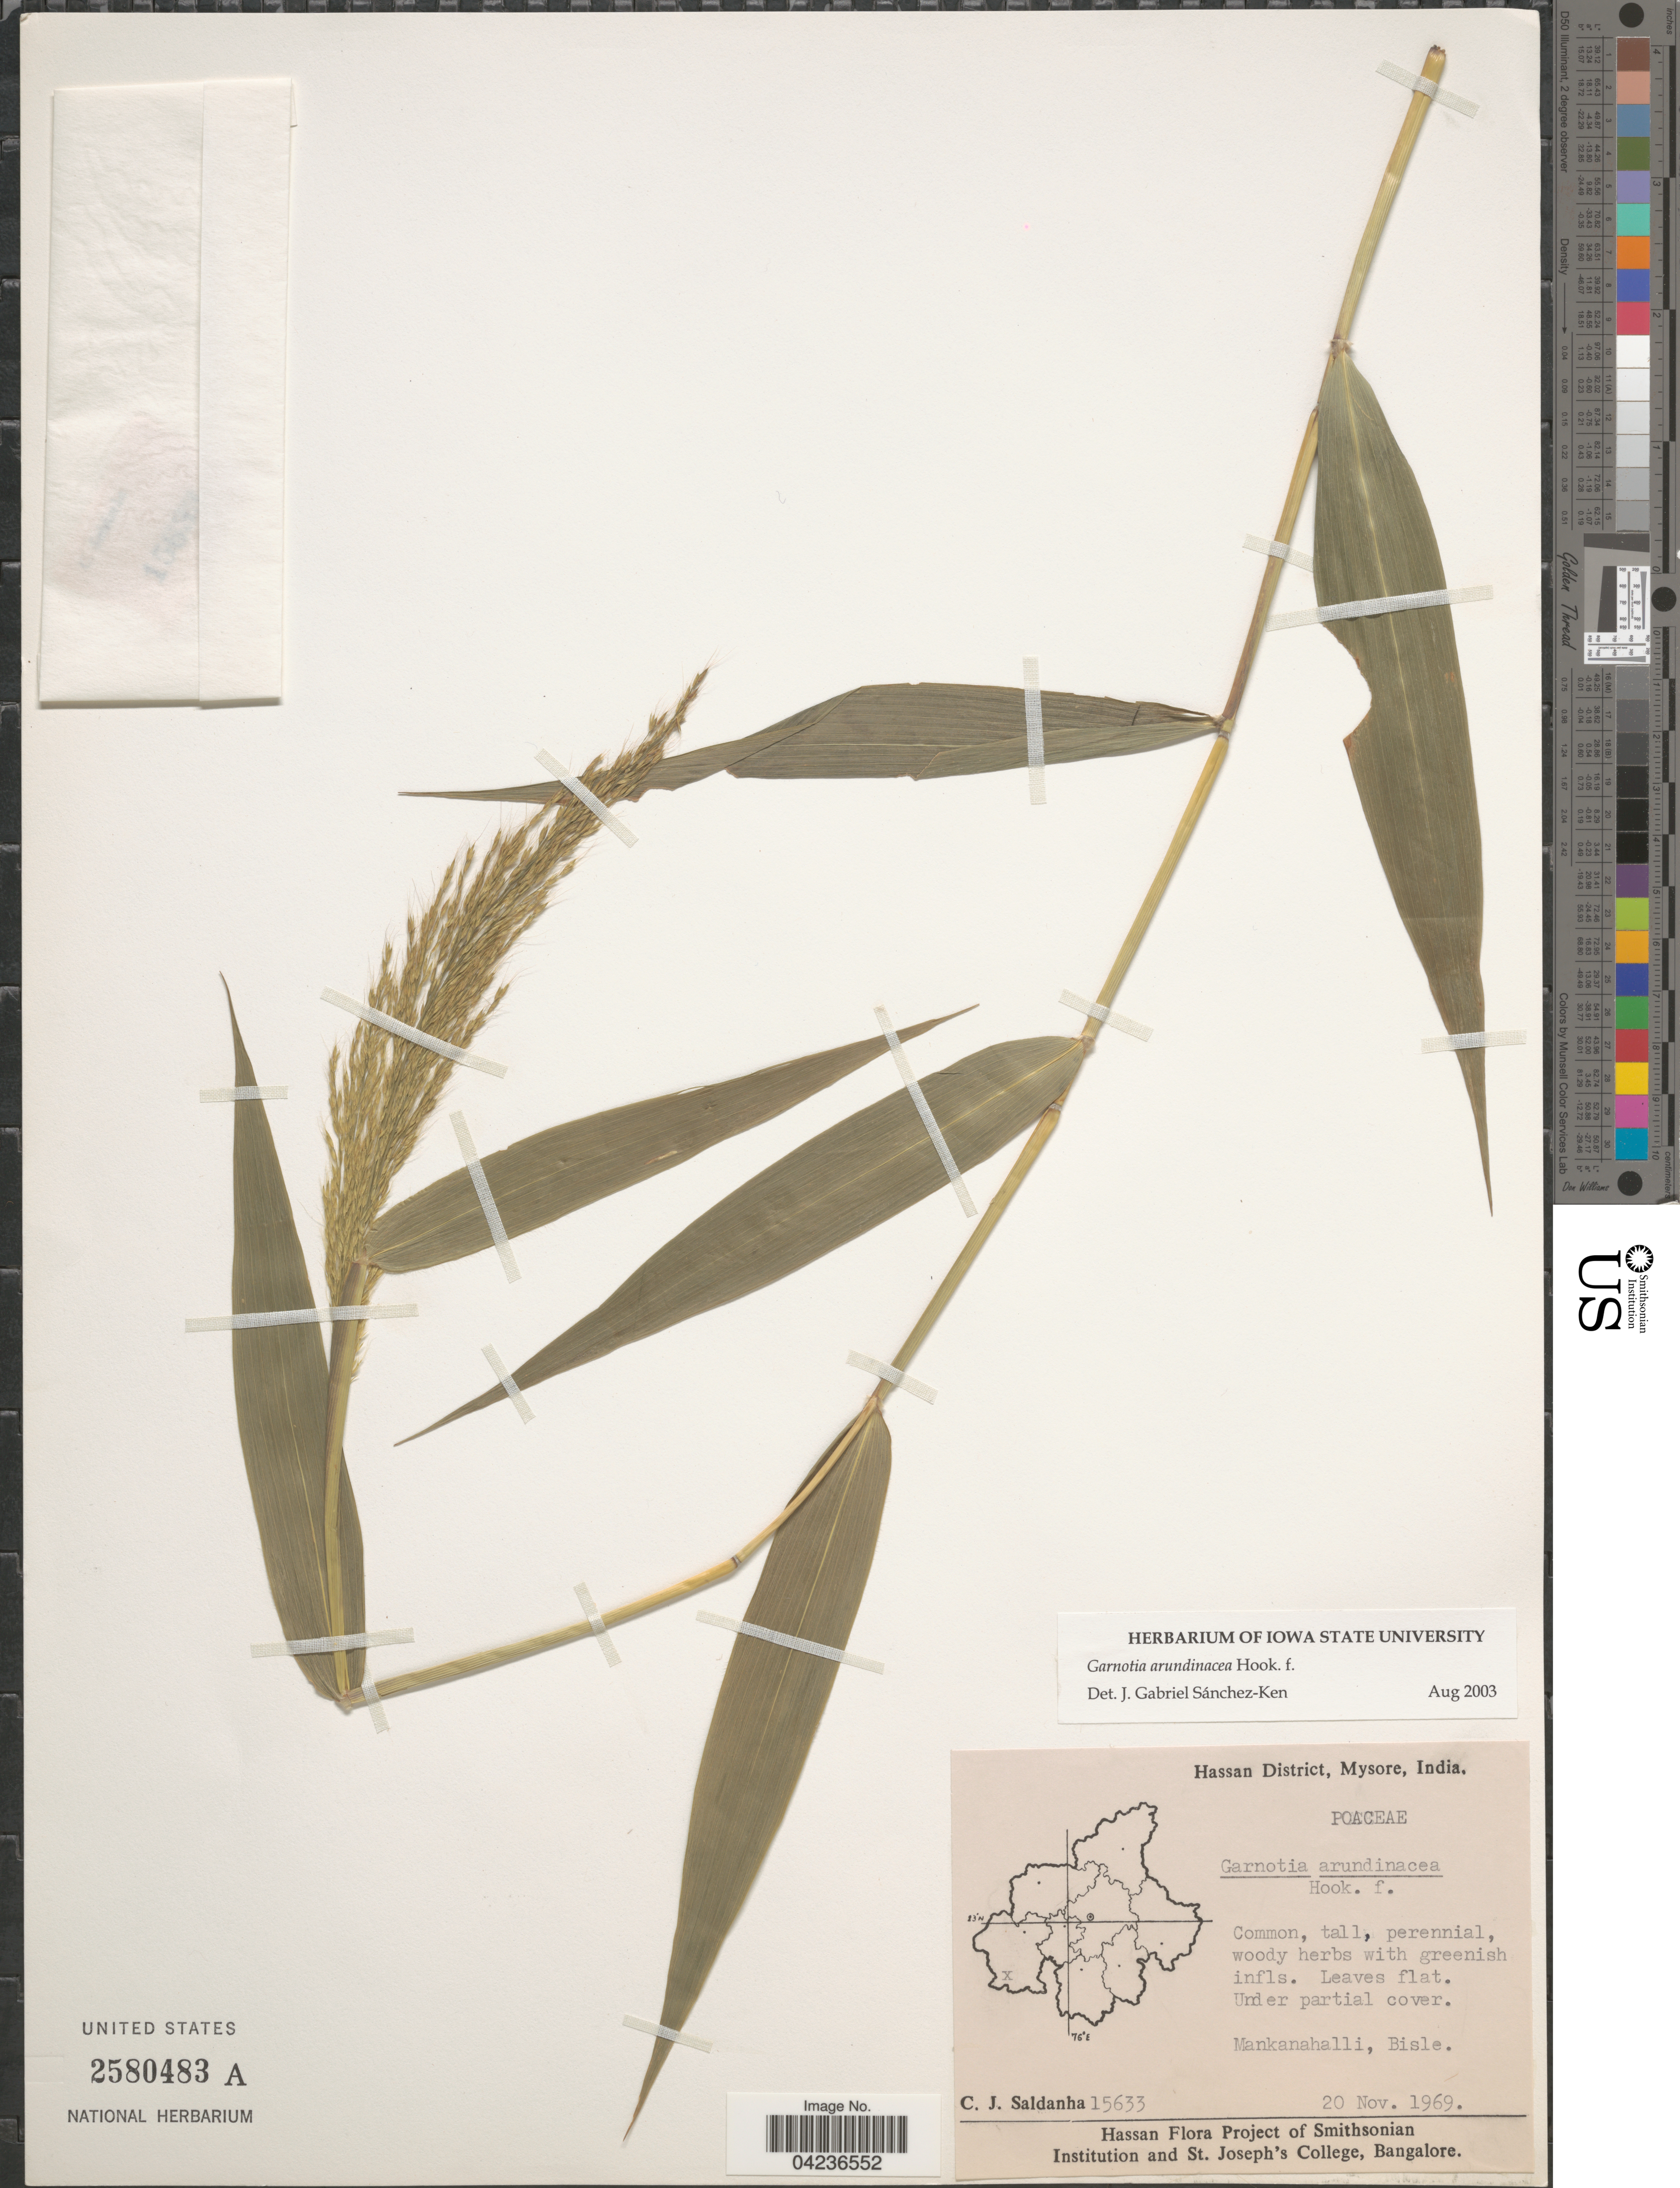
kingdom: Plantae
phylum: Tracheophyta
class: Liliopsida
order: Poales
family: Poaceae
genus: Garnotia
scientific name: Garnotia arundinacea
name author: Hook. f.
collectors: C. J. Saldanha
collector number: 15633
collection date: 1969-11-20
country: India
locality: Hassan District, Mysore. Mankanahalli, Bisle.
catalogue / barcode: US 2580483A